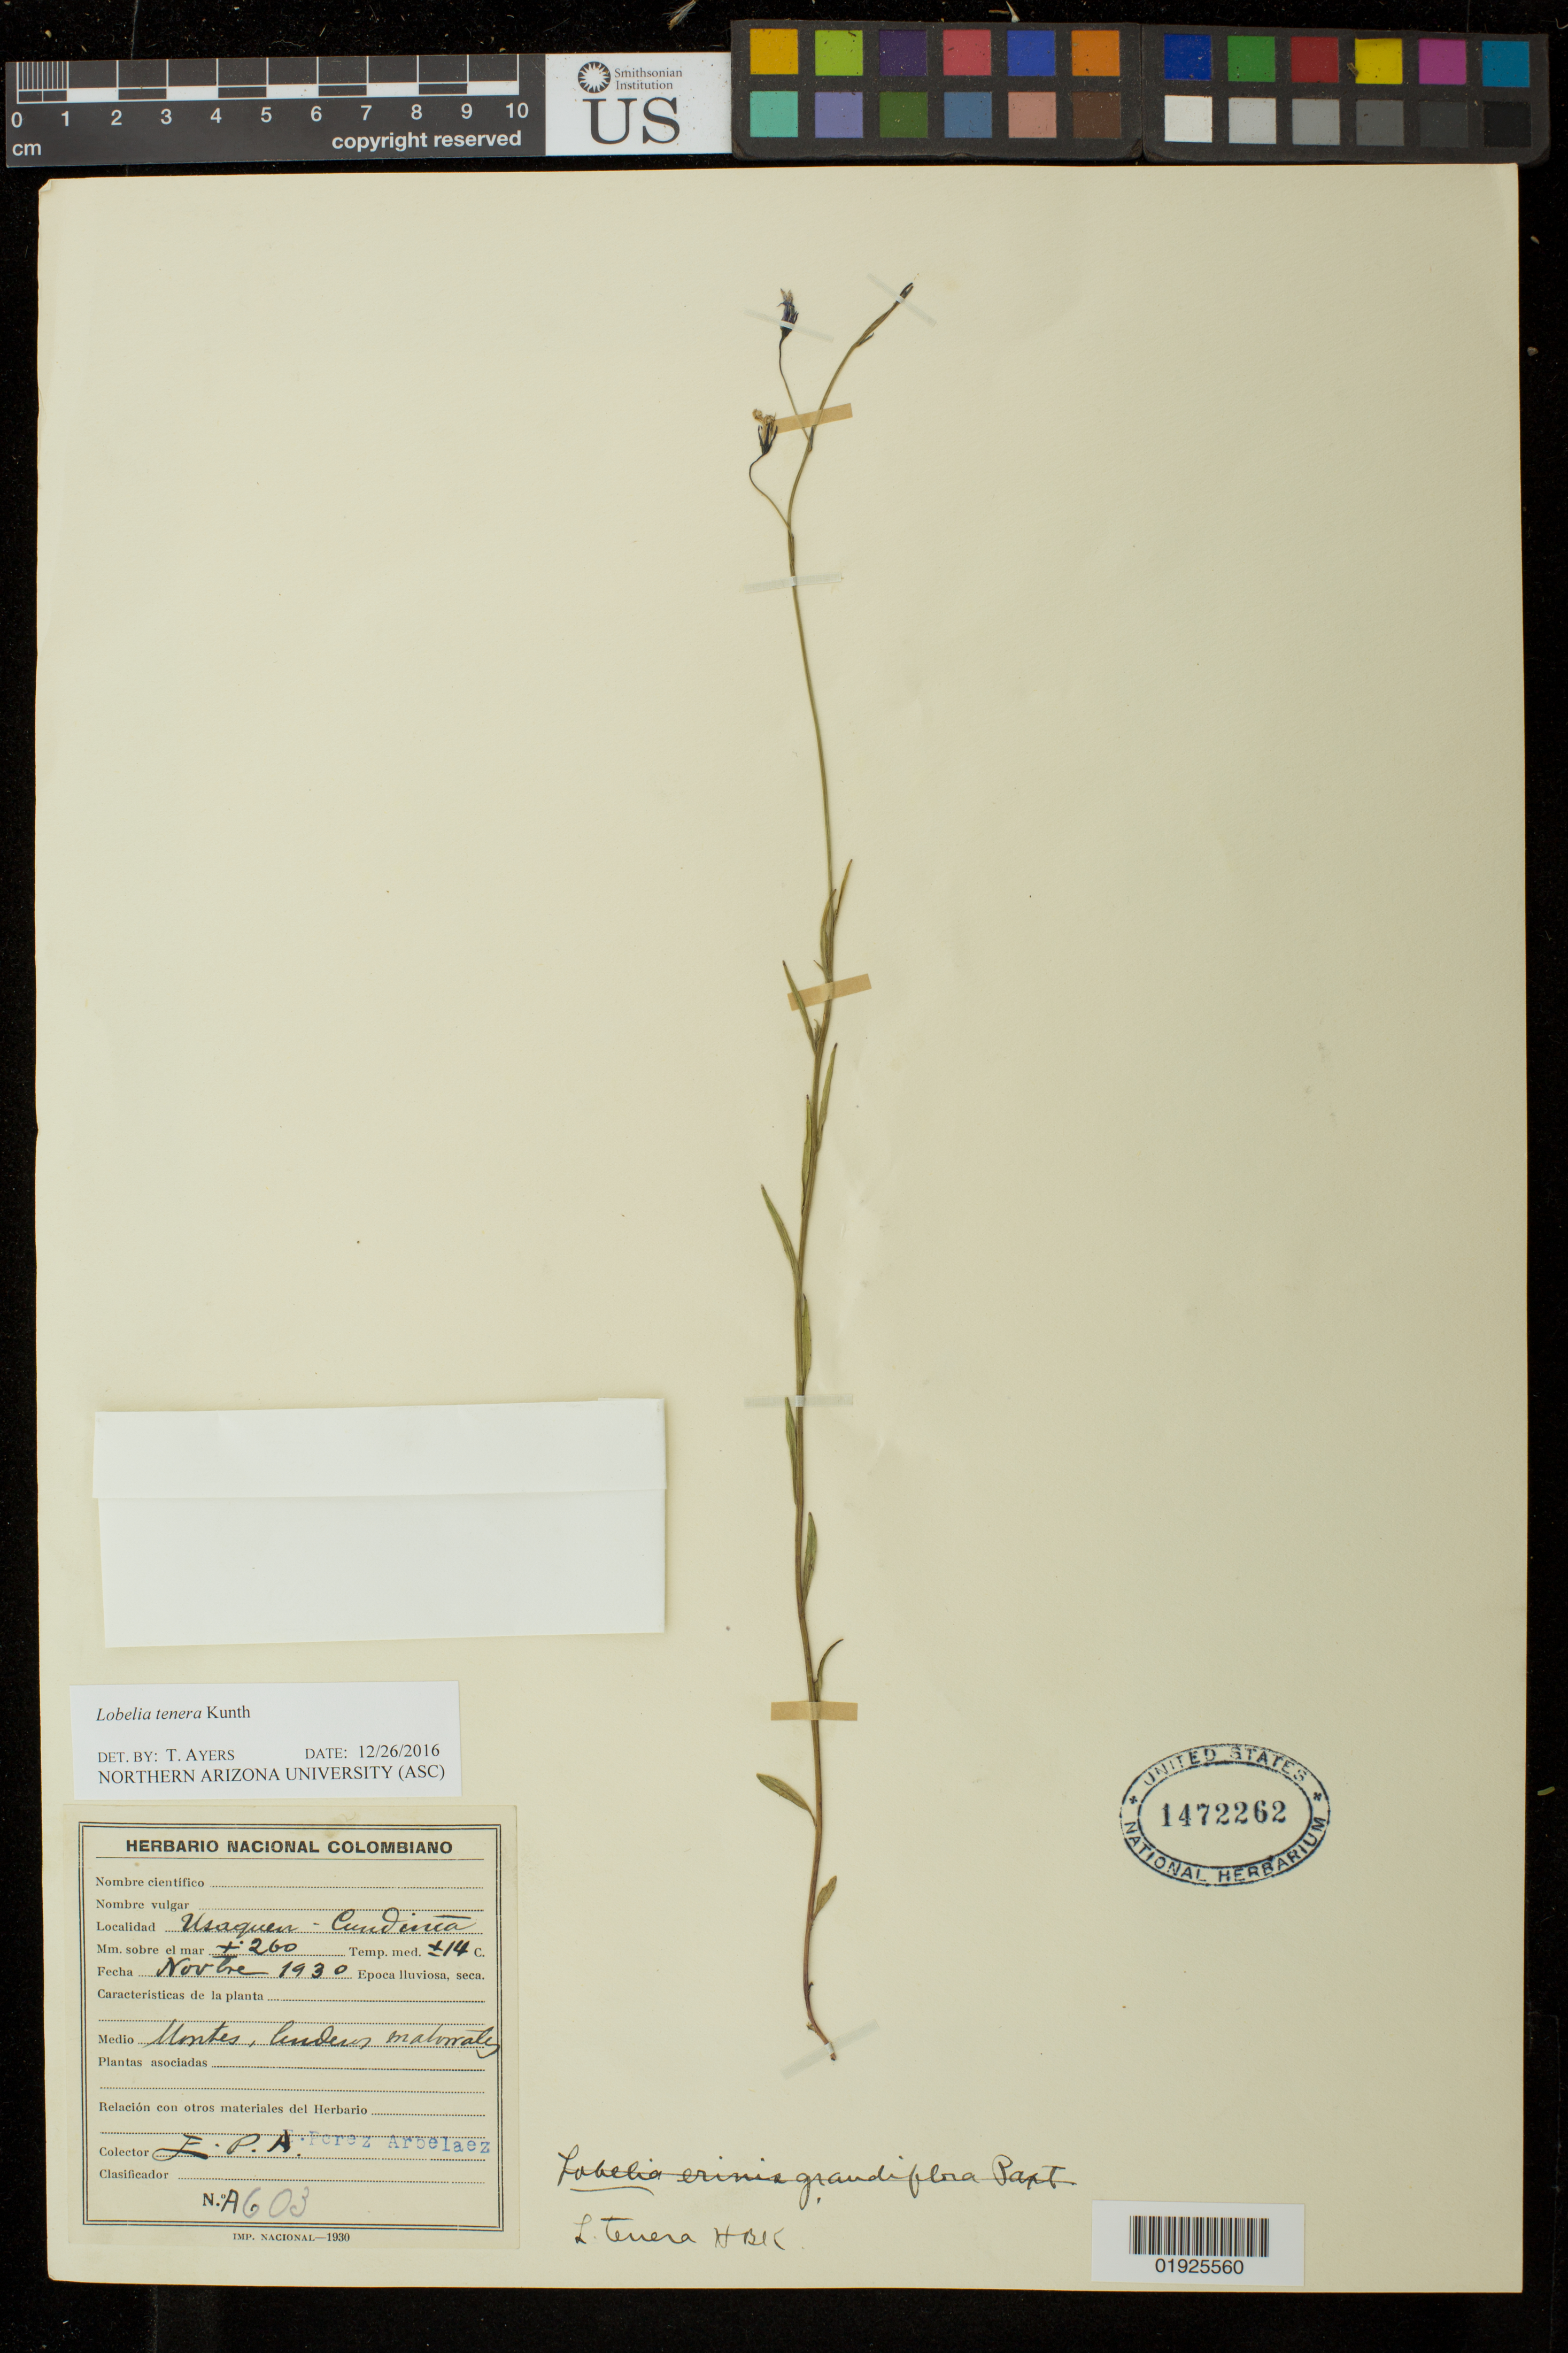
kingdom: Plantae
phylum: Tracheophyta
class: Magnoliopsida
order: Asterales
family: Campanulaceae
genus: Lobelia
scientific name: Lobelia tenera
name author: Kunth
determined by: Ayers, Tina J.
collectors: E. Pérez Arbeláez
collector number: A603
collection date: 1930-11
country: Colombia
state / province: Bogota D.C.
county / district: Usaquen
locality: Cundinca.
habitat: Montes, linderos matorrales.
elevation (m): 260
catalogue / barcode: US 1472262